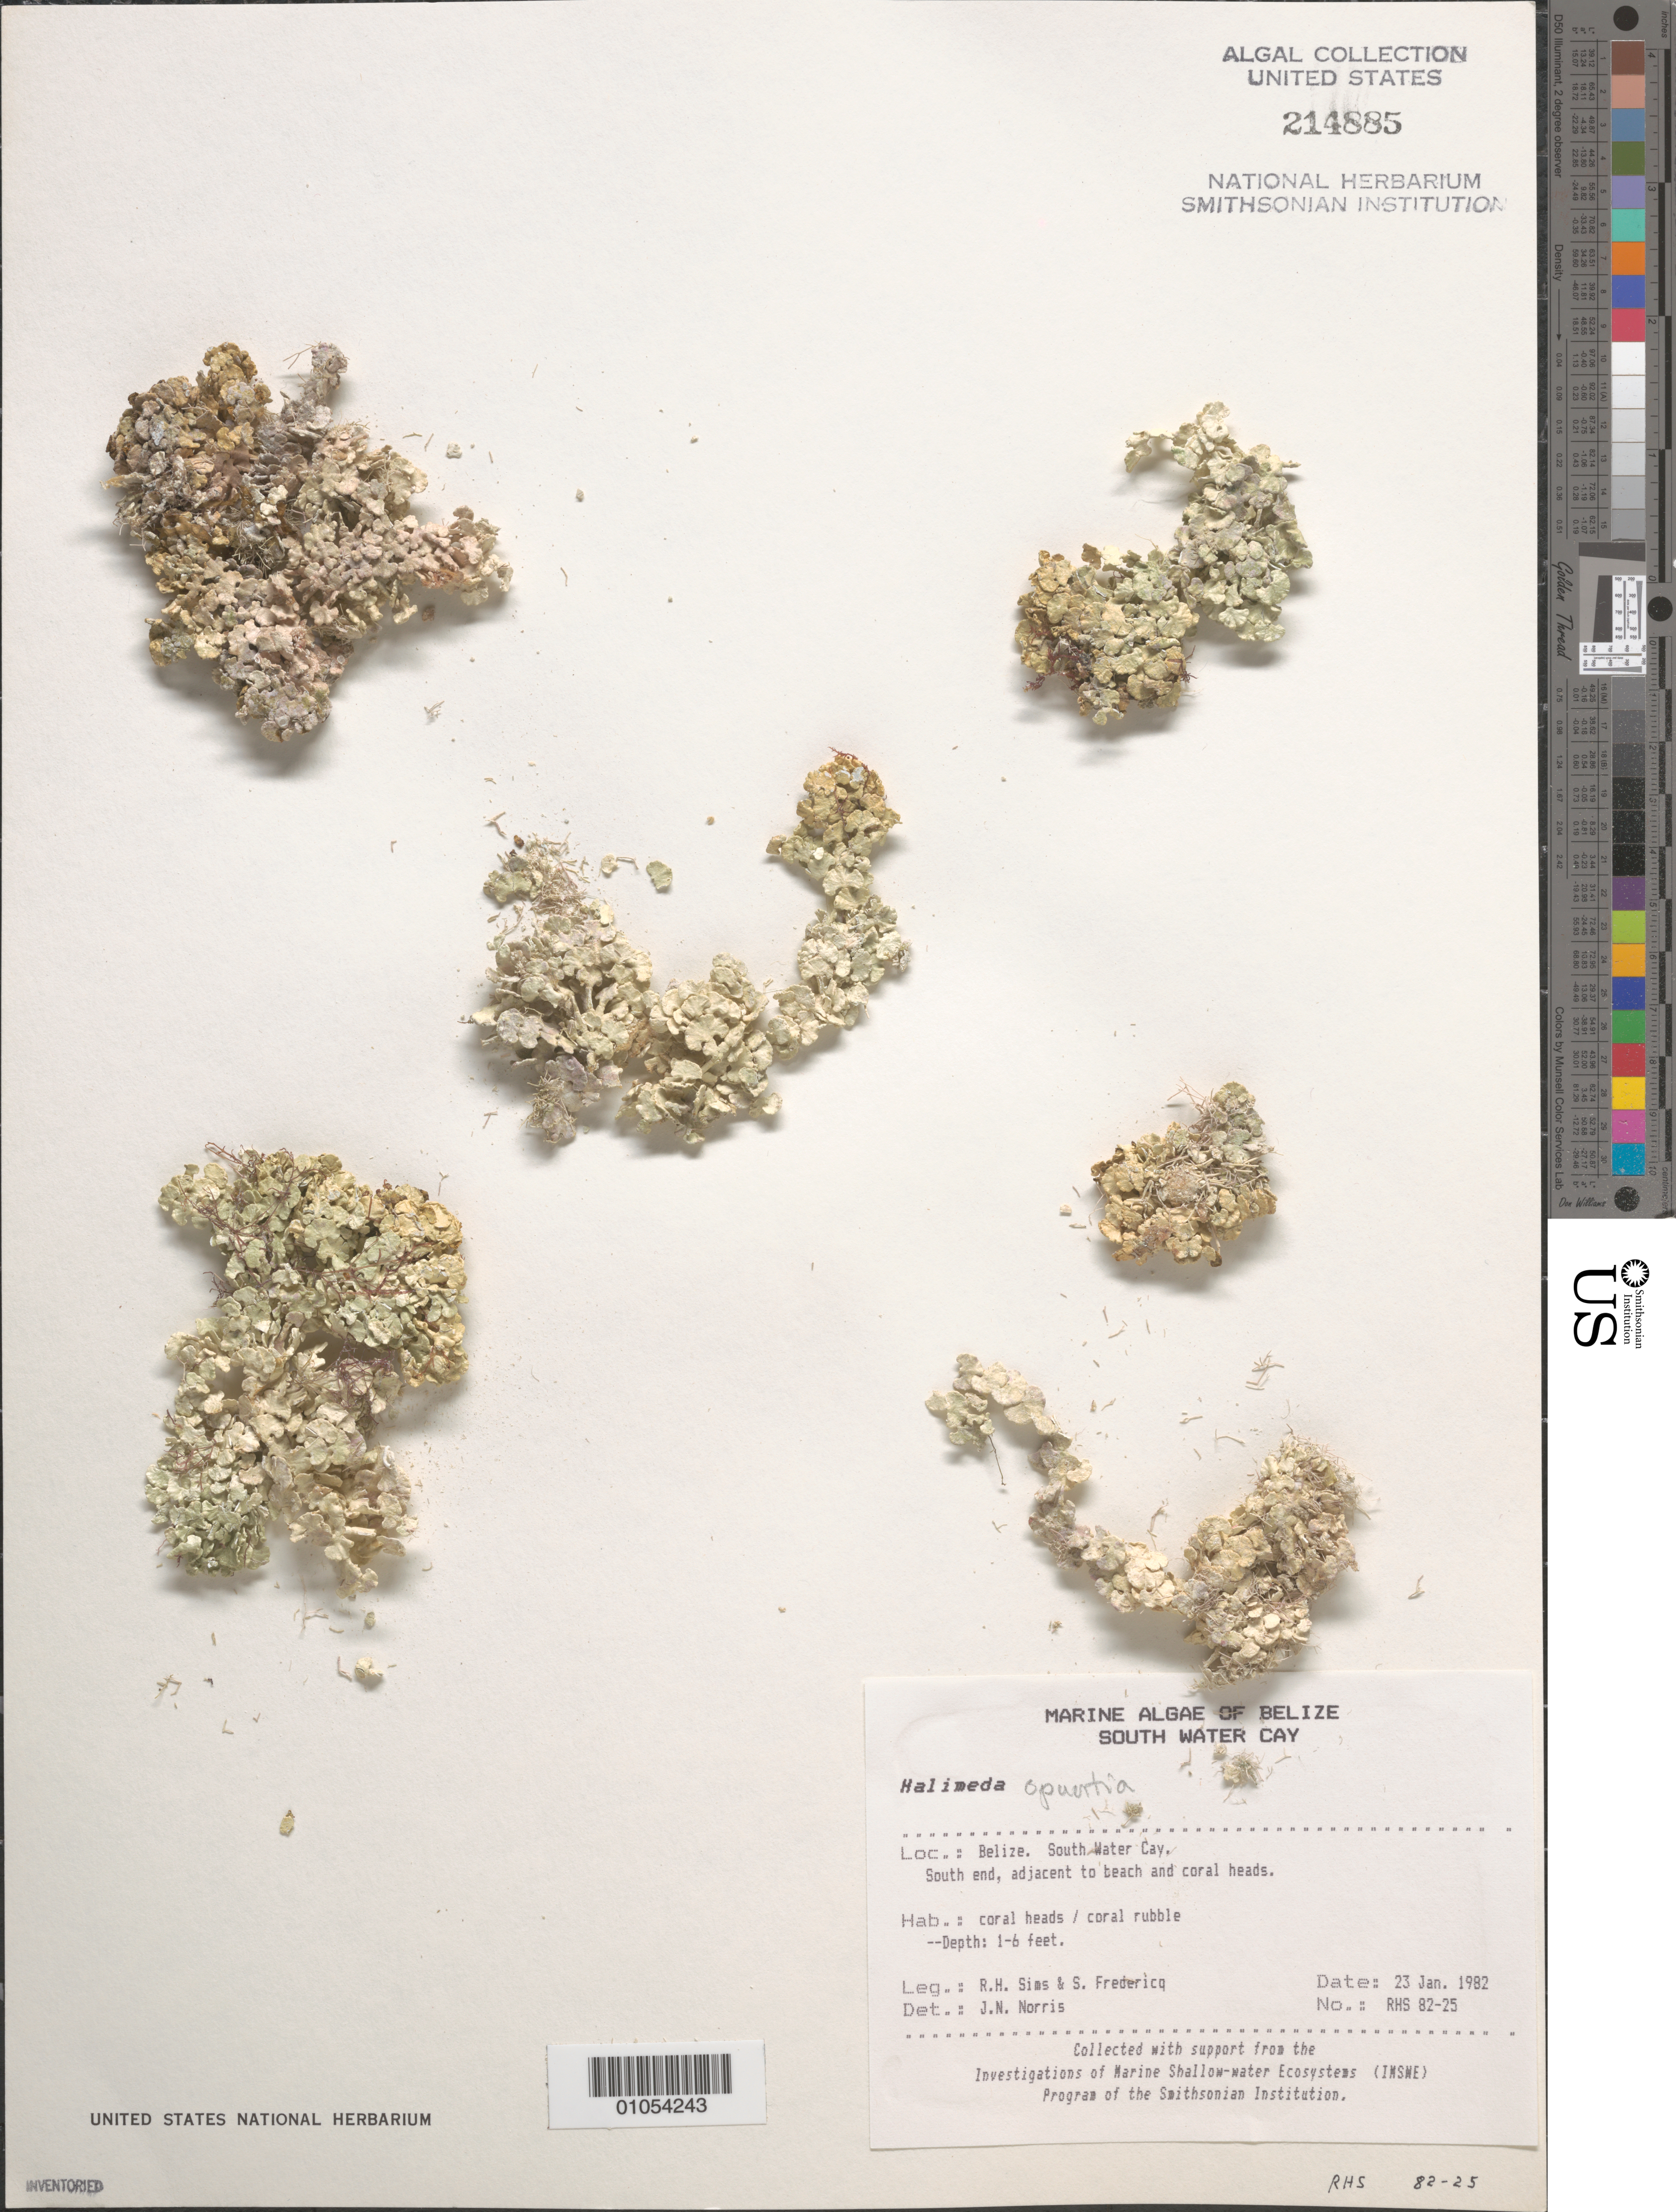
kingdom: Plantae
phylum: Chlorophyta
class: Ulvophyceae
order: Bryopsidales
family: Halimedaceae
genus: Halimeda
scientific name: Halimeda opuntia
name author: (L.) J.V.Lamouroux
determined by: Norris, James N.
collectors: R. H. Sims & S. Fredericq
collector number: RHS 82-25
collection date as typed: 23 Jan 1982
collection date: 1982-01-23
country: Belize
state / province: Stann Creek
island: South Water Cay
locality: South end of cay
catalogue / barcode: US 214885